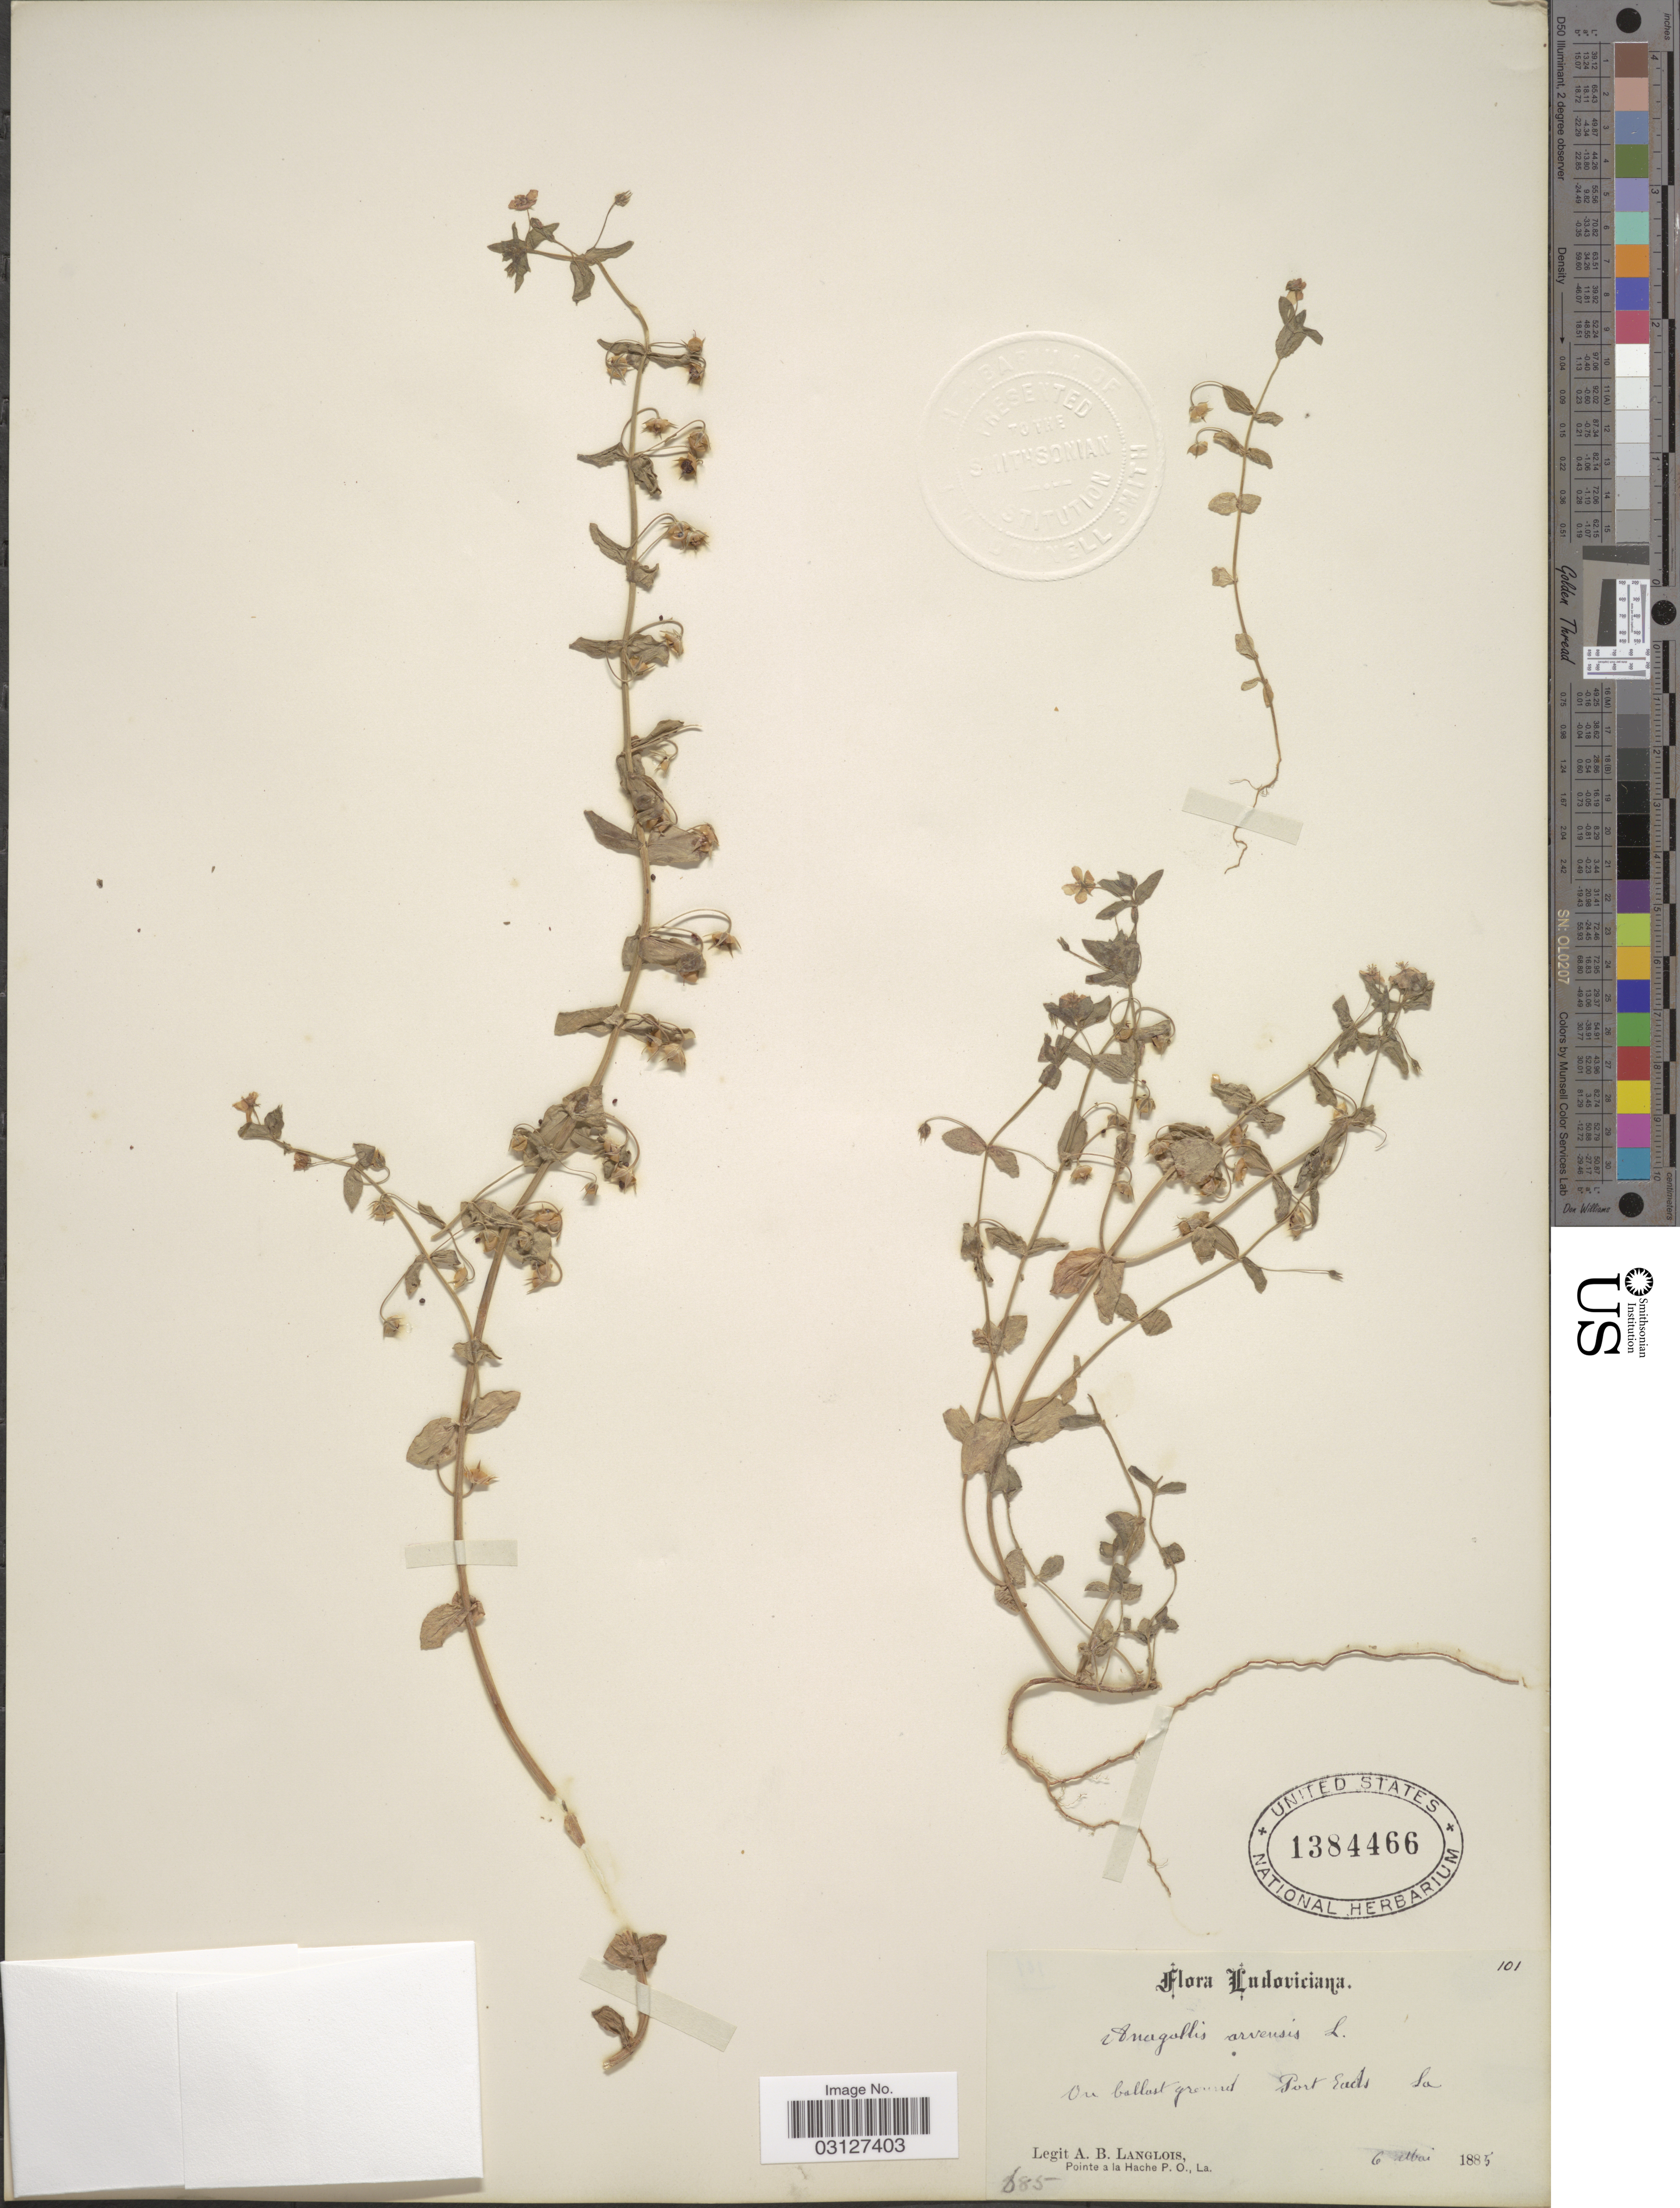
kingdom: Plantae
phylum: Tracheophyta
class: Magnoliopsida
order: Ericales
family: Primulaceae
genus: Anagallis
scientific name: Anagallis arvensis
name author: L.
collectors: A. Langlois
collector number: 101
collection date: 1885-05-06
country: United States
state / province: Louisiana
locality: On ballas ground Port Eads.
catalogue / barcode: US 1384466